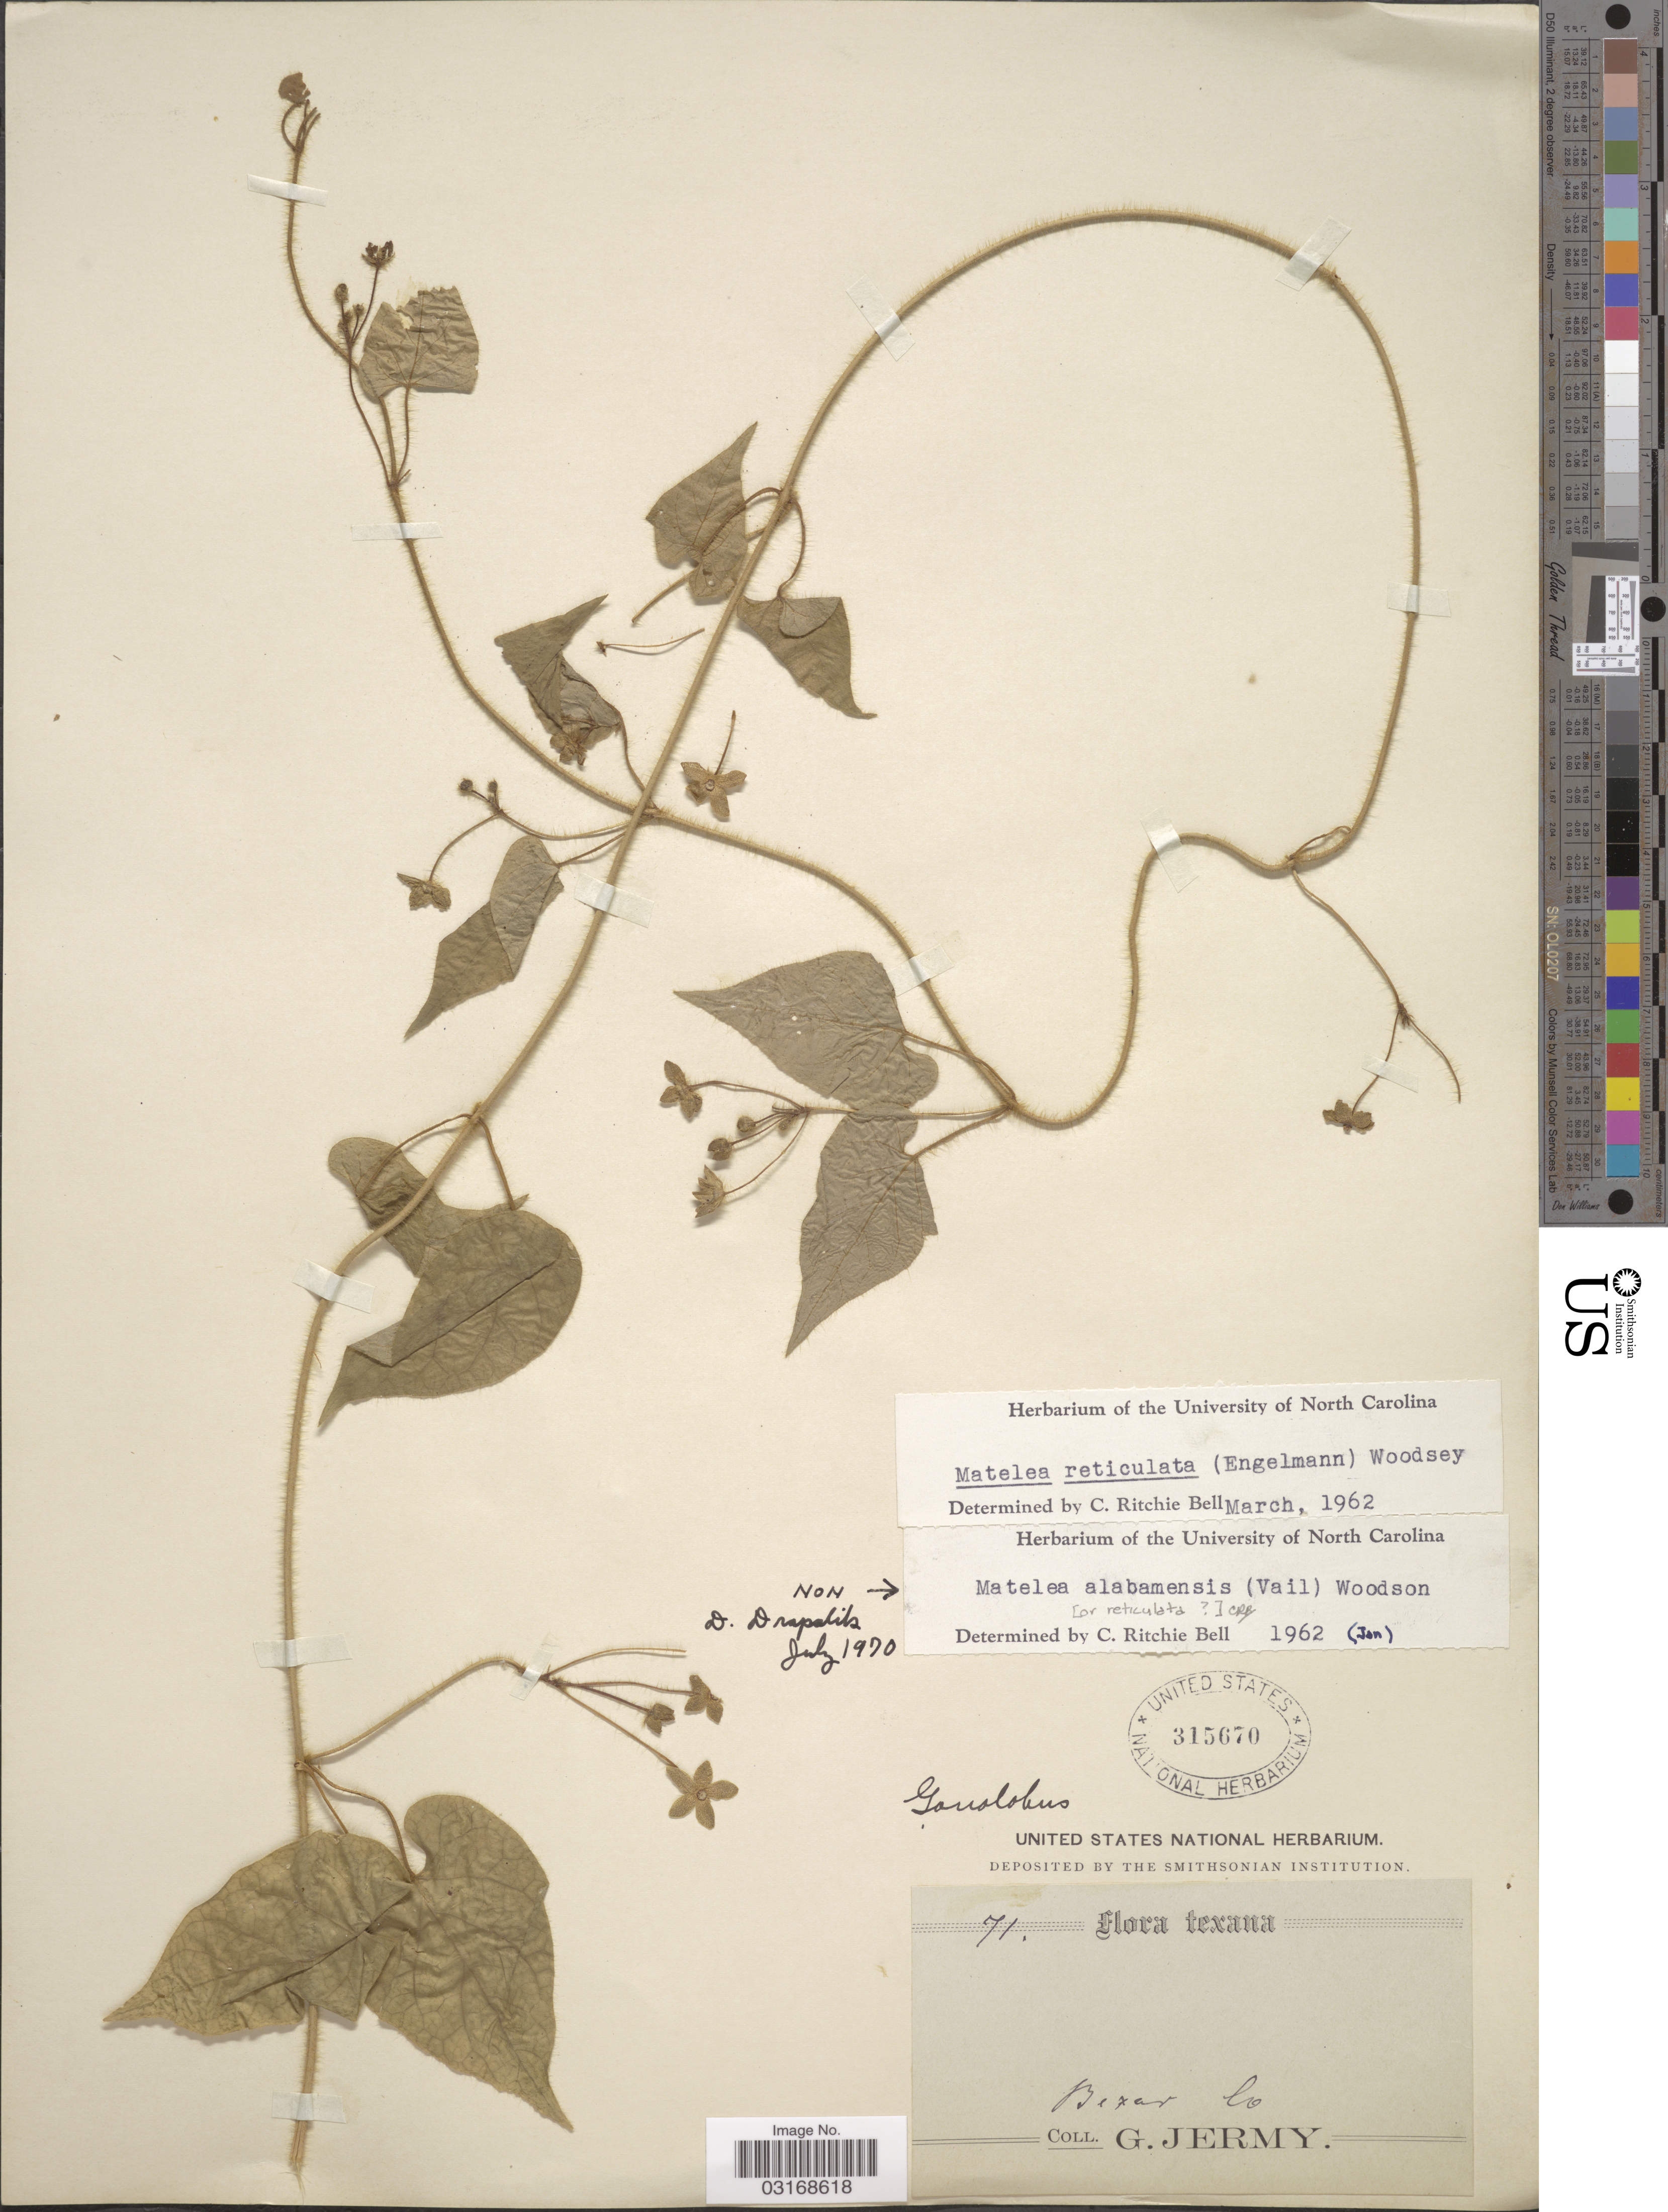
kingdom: Plantae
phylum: Tracheophyta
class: Magnoliopsida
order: Gentianales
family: Apocynaceae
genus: Matelea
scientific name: Matelea reticulata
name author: (Engelm. ex A. Gray) Woodson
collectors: G. Jermy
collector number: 71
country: United States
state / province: Texas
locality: Bexar Co.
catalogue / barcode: US 315670